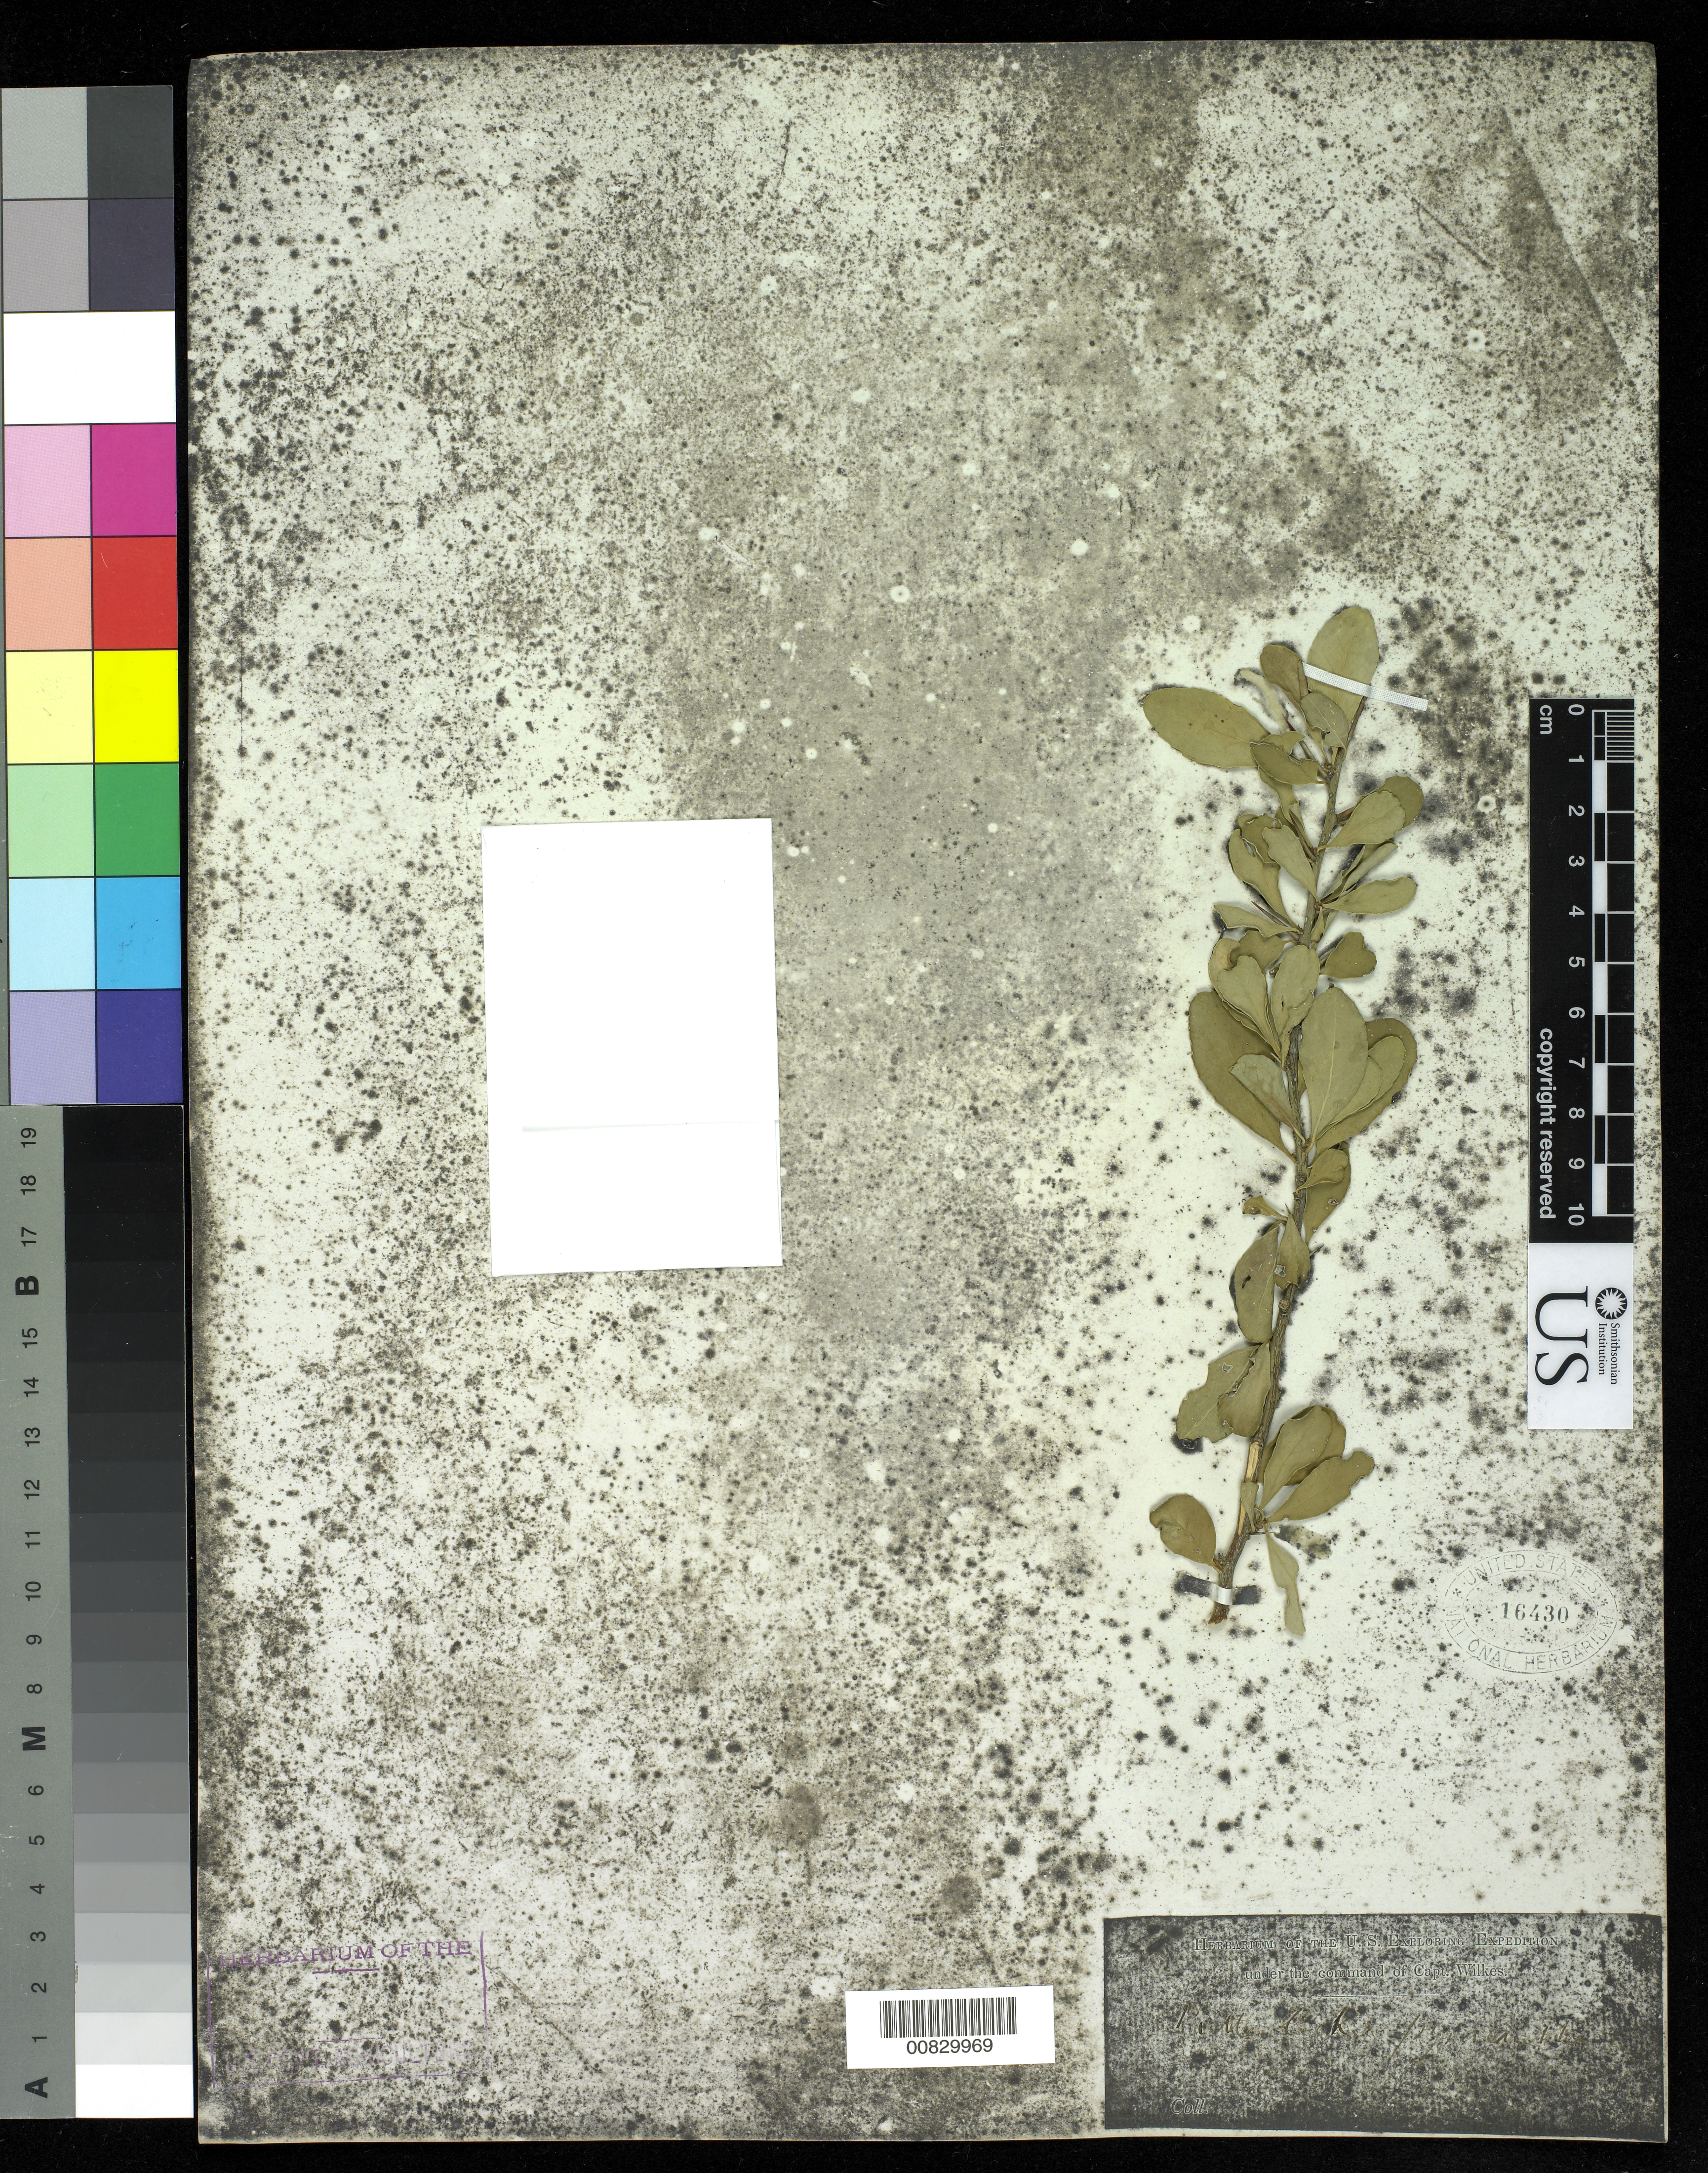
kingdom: Plantae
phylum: Tracheophyta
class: Magnoliopsida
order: Celastrales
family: Celastraceae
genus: Putterlickia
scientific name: Putterlickia pyracantha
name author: (L.) Szyszyl.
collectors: Wilkes Explor. Exped.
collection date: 1838/1842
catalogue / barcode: US 16430